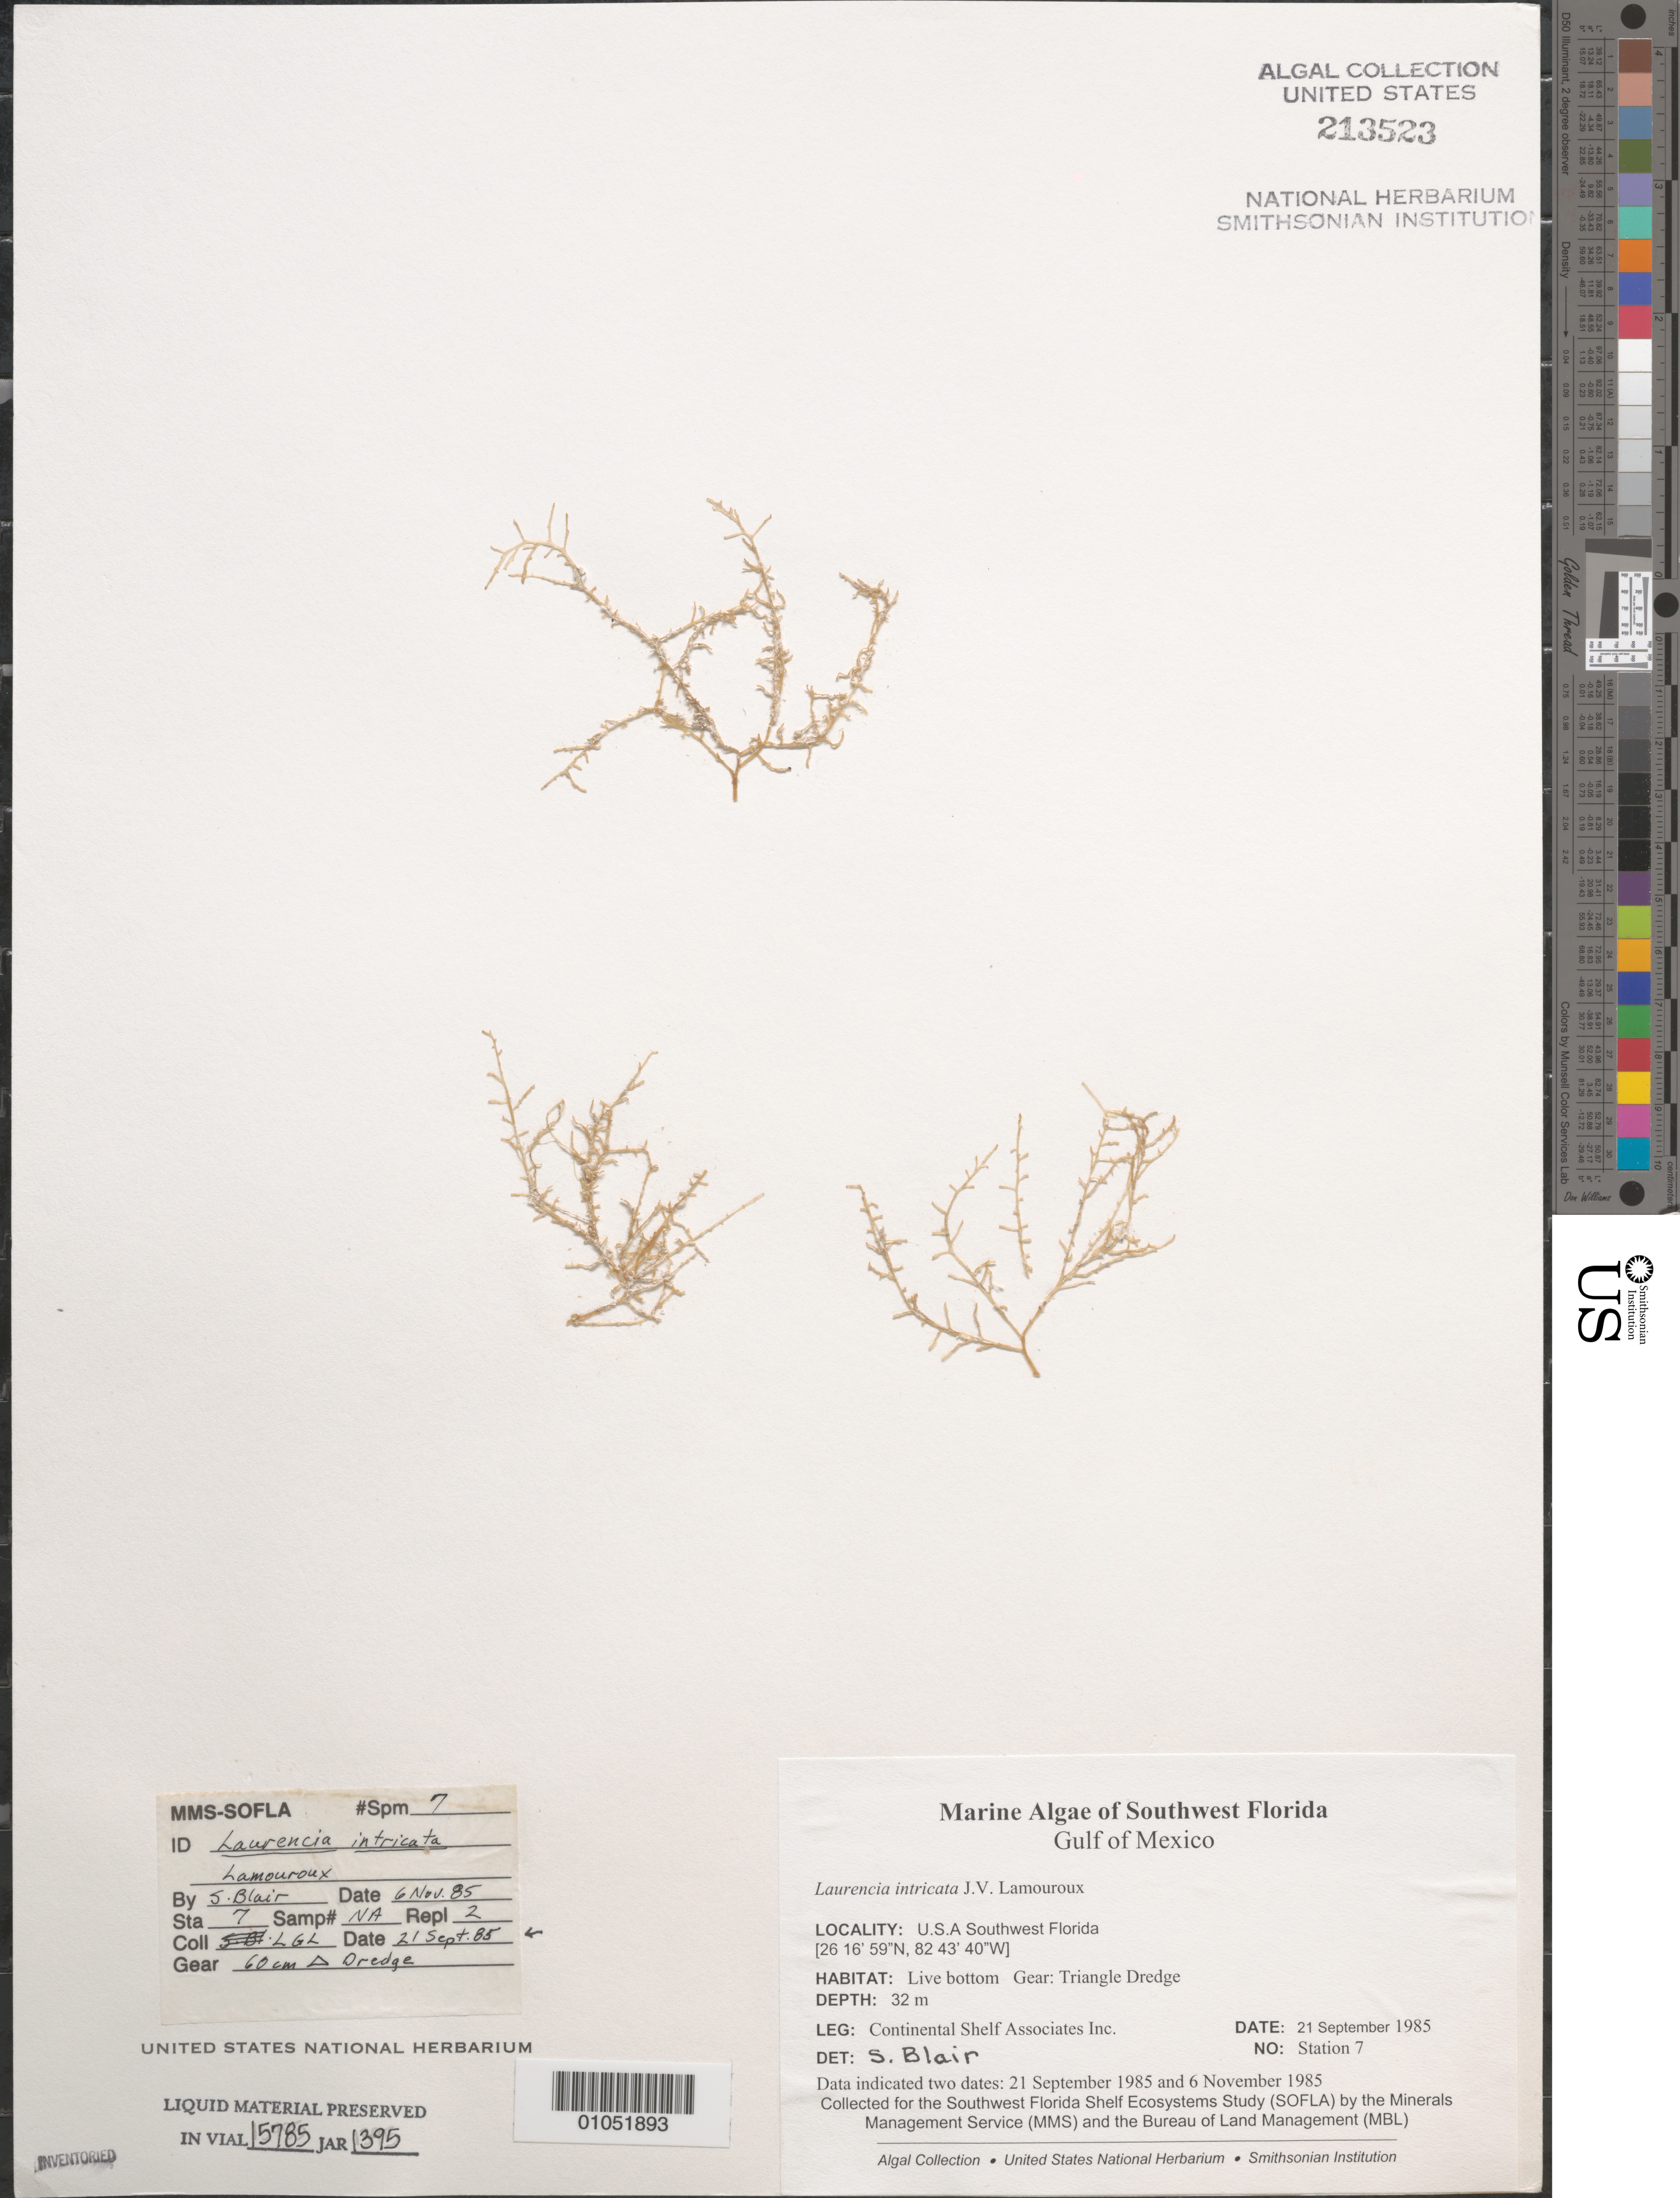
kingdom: Plantae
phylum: Rhodophyta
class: Florideophyceae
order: Ceramiales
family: Rhodomelaceae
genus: Laurencia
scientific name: Laurencia intricata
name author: J.V.Lamouroux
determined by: Blair, S. M.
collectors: Continental Shelf Associates for the MMS/BLM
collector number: Station 7 Repl 2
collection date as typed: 21 Sep 1985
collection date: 1985-09-21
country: United States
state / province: Florida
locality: Gulf of Mexico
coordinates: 26 16'59"N, 82 43'40"W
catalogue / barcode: US 213523